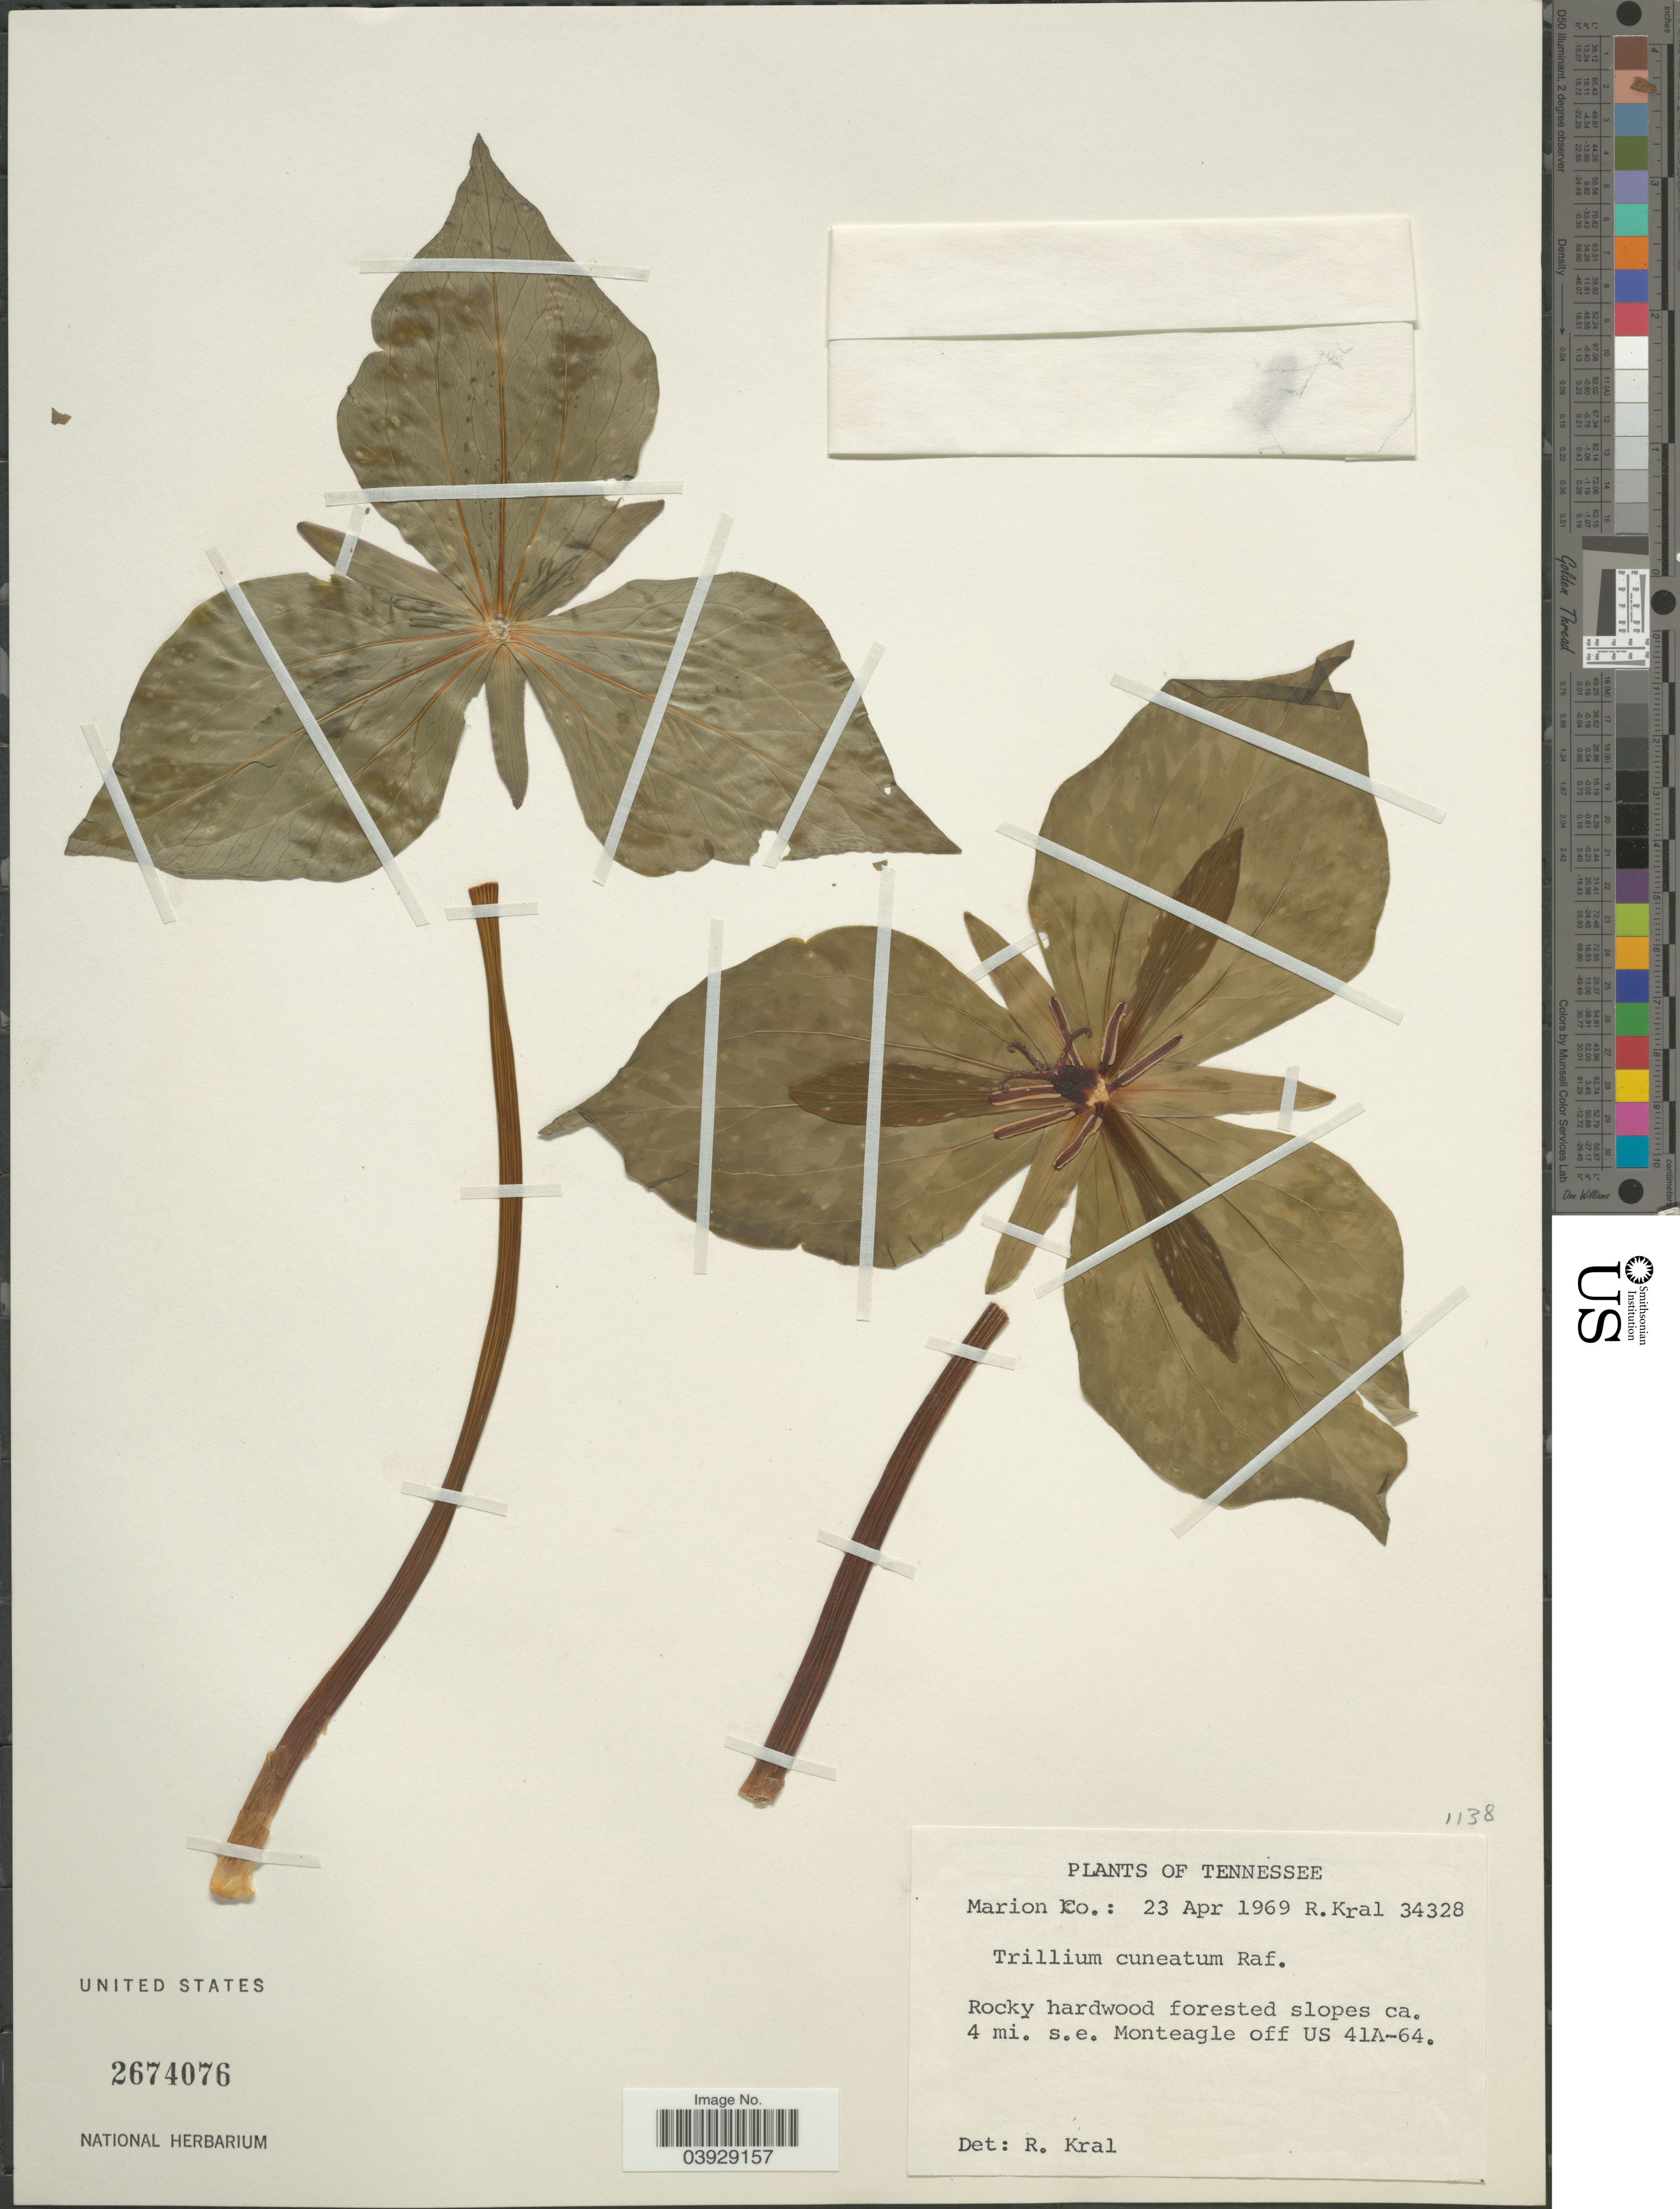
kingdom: Plantae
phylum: Tracheophyta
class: Liliopsida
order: Liliales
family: Melanthiaceae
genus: Trillium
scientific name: Trillium cuneatum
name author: Raf.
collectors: R. Kral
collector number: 34328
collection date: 1969-04-23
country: United States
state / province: Tennessee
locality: Marion Co.: Rocky hardwood forested slopes ca. 4 mi. s.e. Monteagle off US 41A-64.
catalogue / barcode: US 2674076